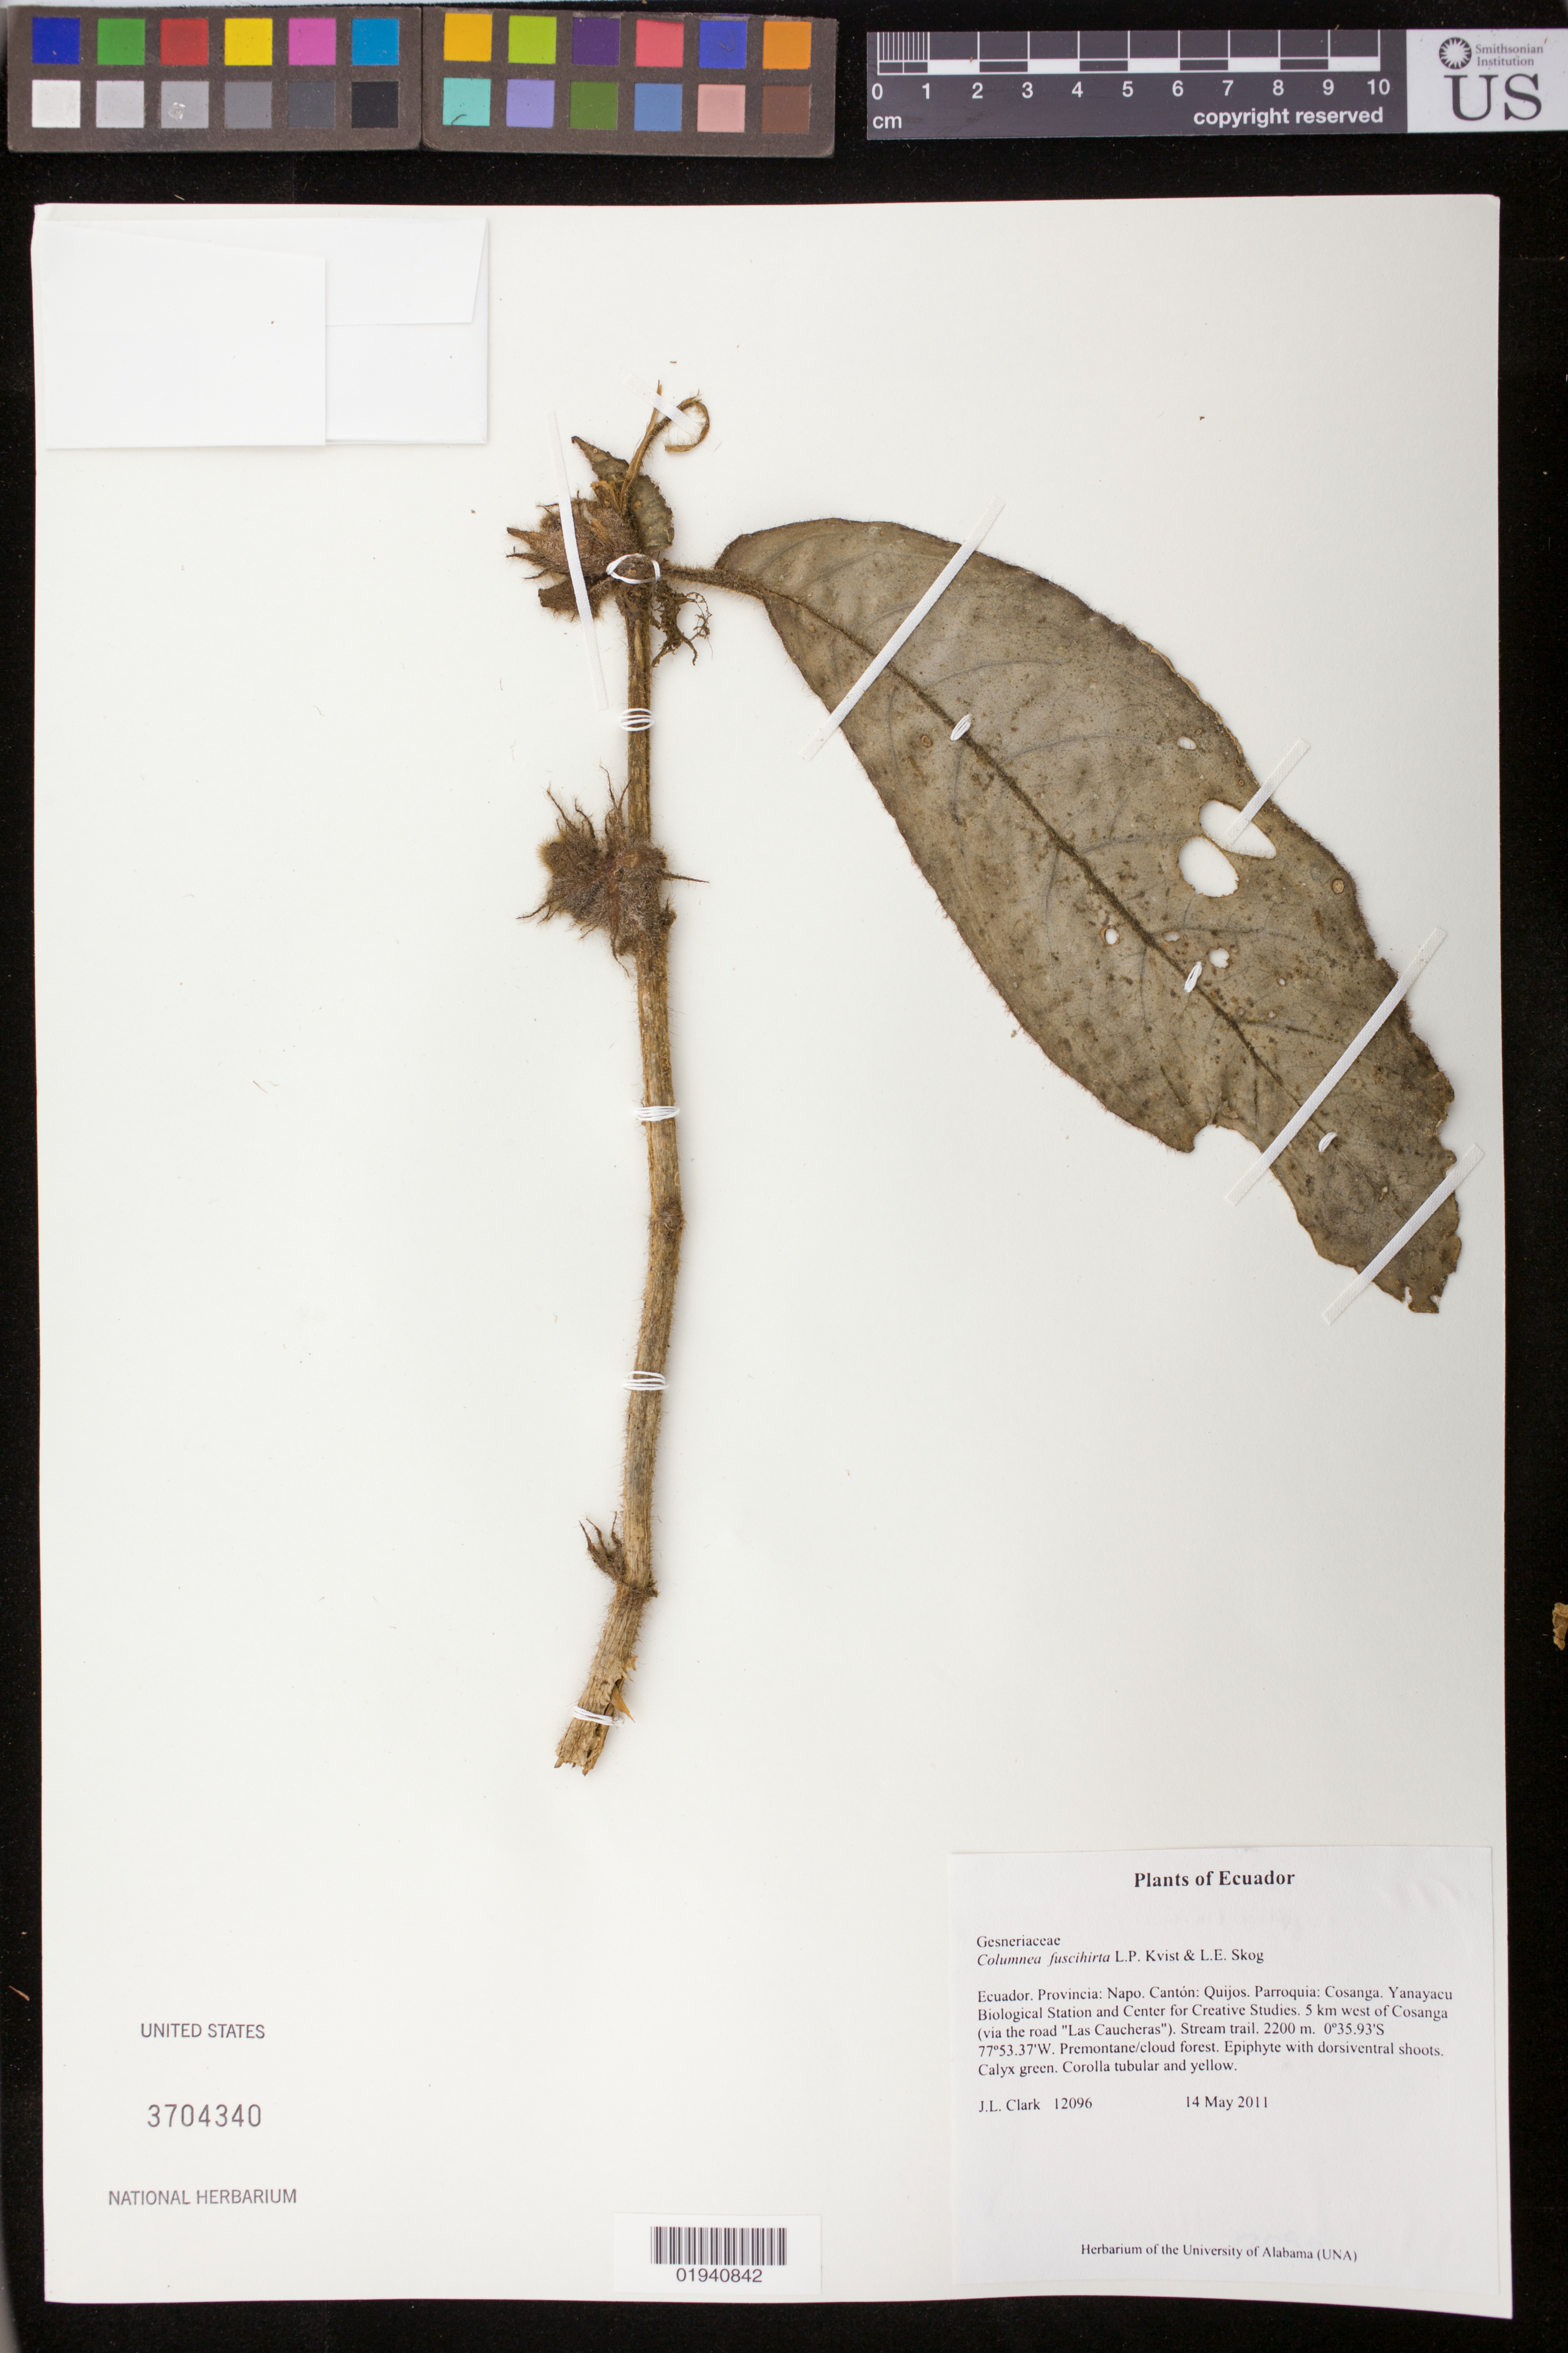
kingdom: Plantae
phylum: Tracheophyta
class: Magnoliopsida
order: Lamiales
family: Gesneriaceae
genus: Columnea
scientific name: Columnea fuscihirta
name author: L.P. Kvist & L.E. Skog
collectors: J. L. Clark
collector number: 12096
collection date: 2011-05-14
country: Ecuador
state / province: Napo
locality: Canton: Quijos, Parroquia: Cosanga. Yanayacu Biological Station and Center for Creative Studies. 5km West of Cosanga (via the road "Las Caucheras").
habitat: Stream trail. Premontane cloud forest.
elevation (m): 2200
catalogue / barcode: US 3704340